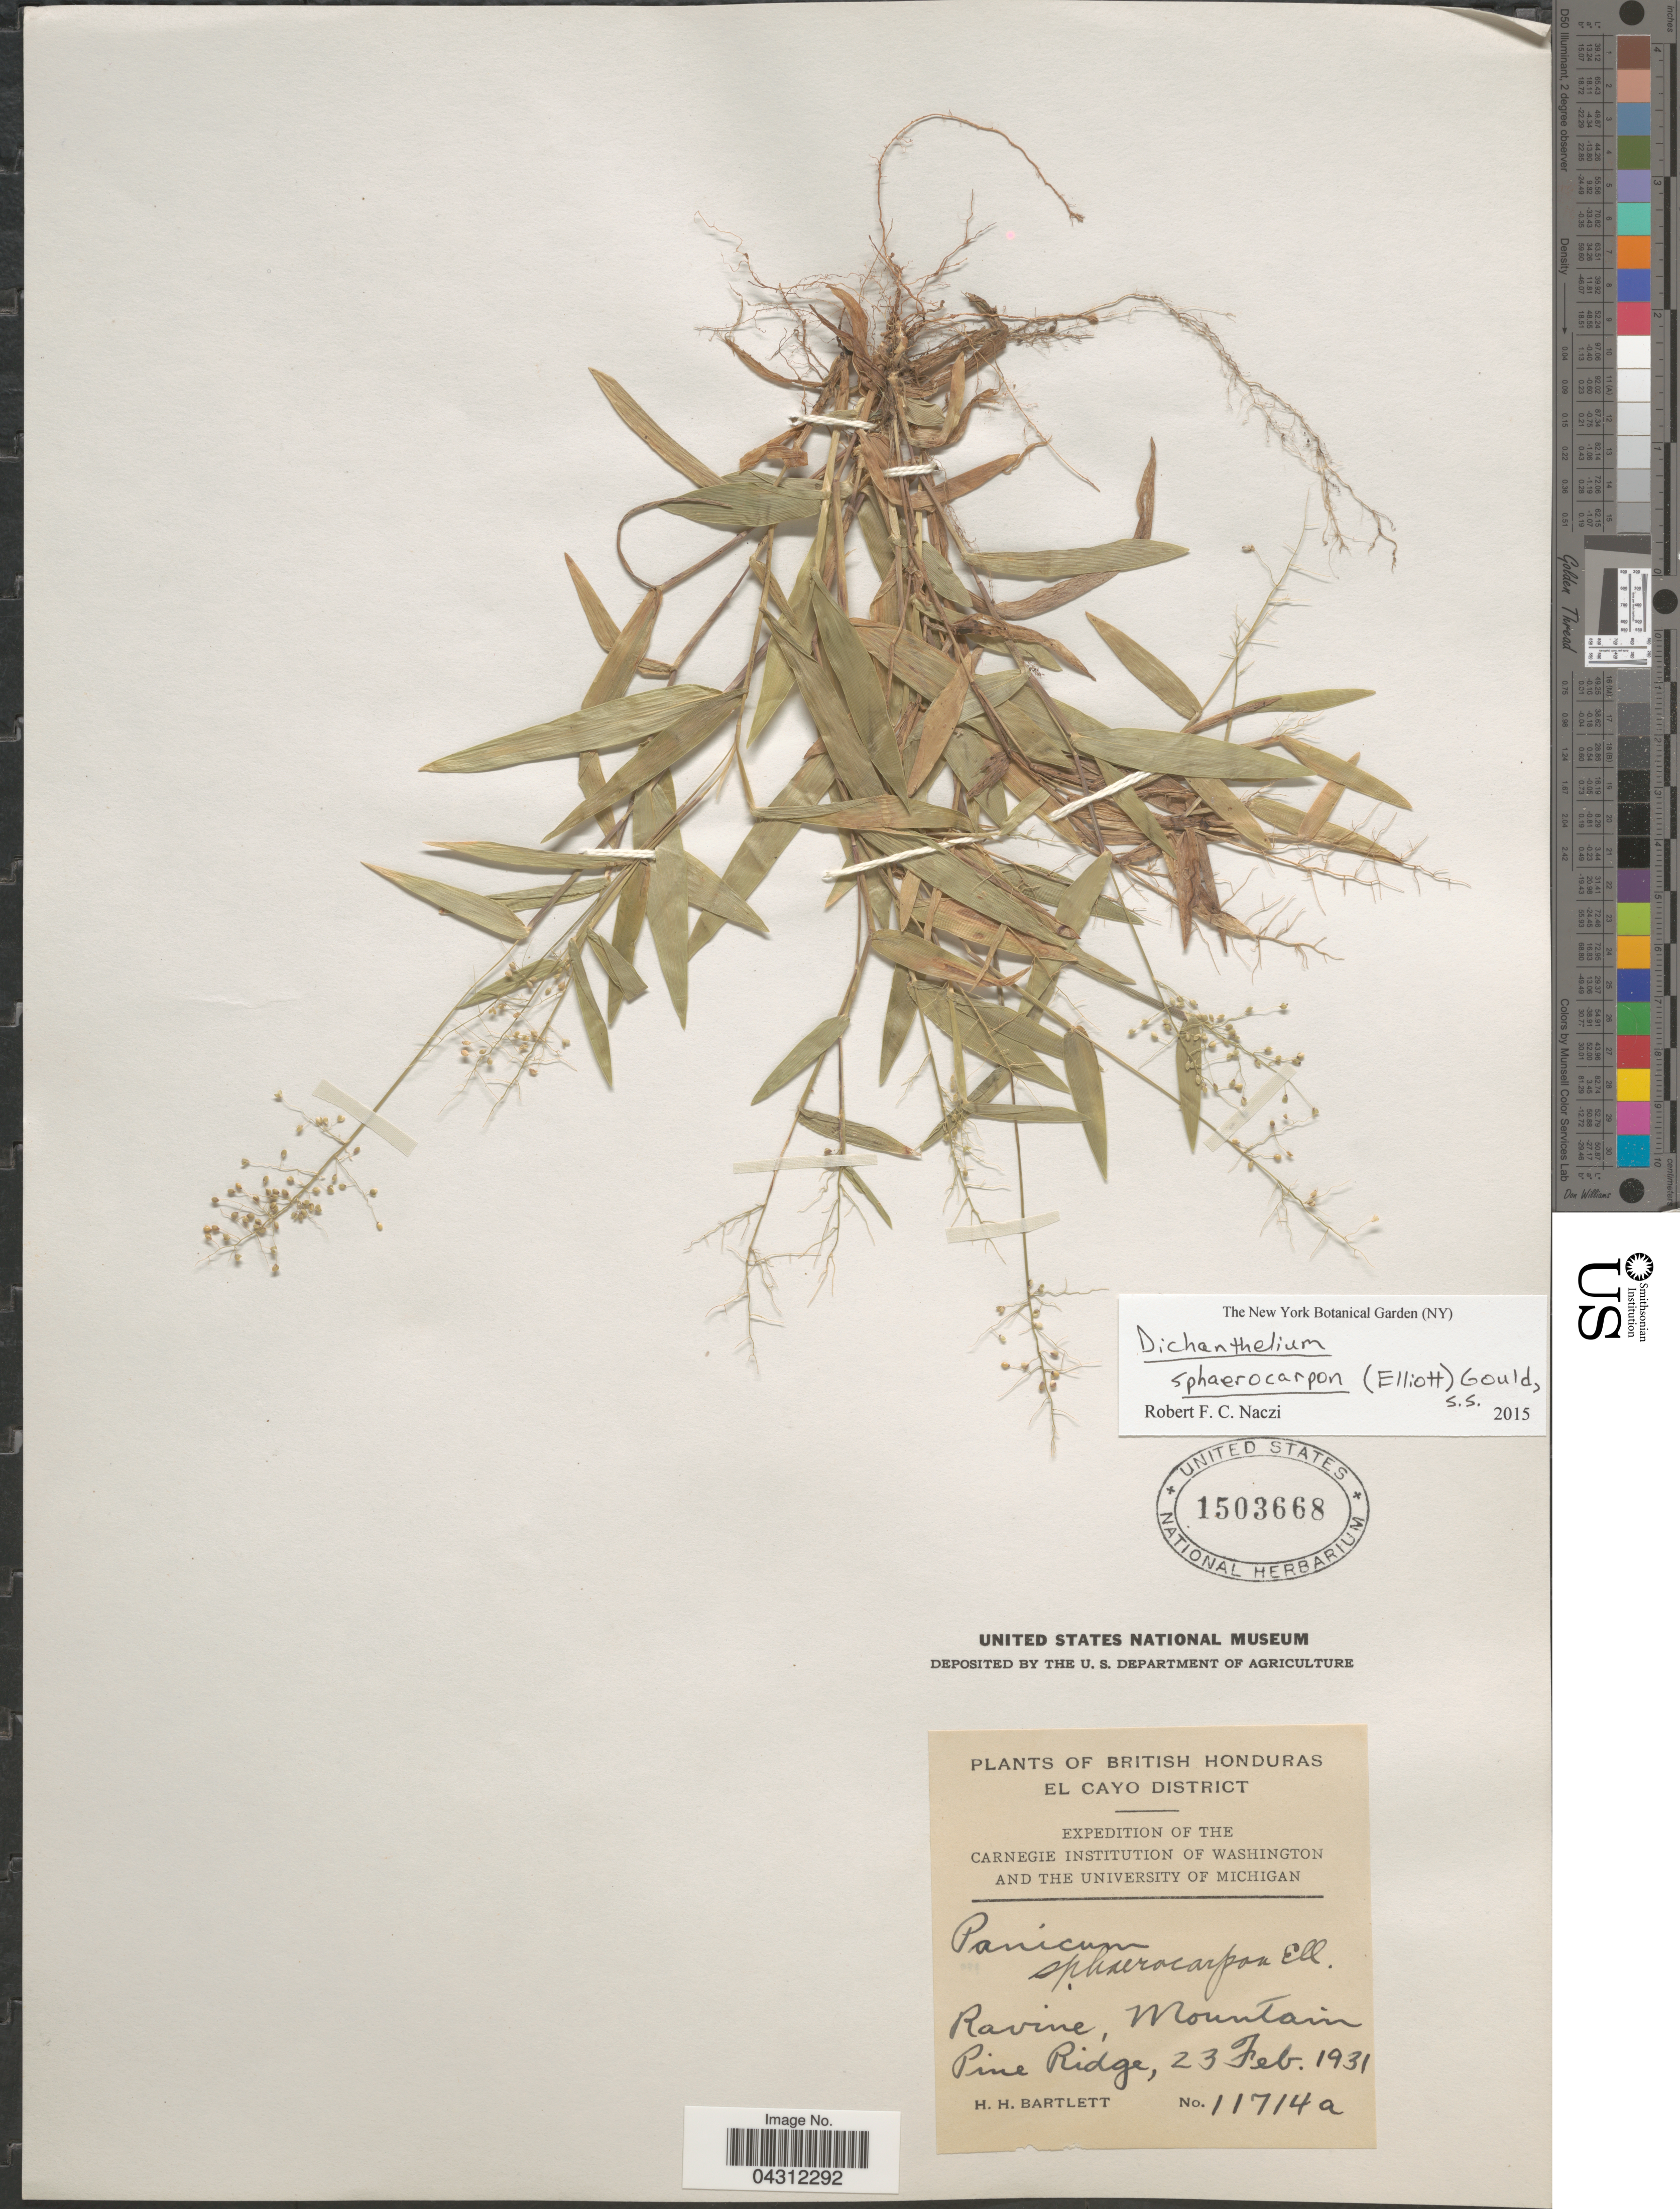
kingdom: Plantae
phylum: Tracheophyta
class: Liliopsida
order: Poales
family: Poaceae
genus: Dichanthelium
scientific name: Dichanthelium sphaerocarpon var. sphaerocarpon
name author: (Elliott) Gould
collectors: H. H. Bartlett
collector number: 11714a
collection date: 1931-02-23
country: Belize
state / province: Cayo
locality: British Honduras. El Cayo District. Expedition of the Carnegie Institution of Washington and the University of Michigan. Ravine, Mountain Pine Ridge.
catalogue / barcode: US 1503668